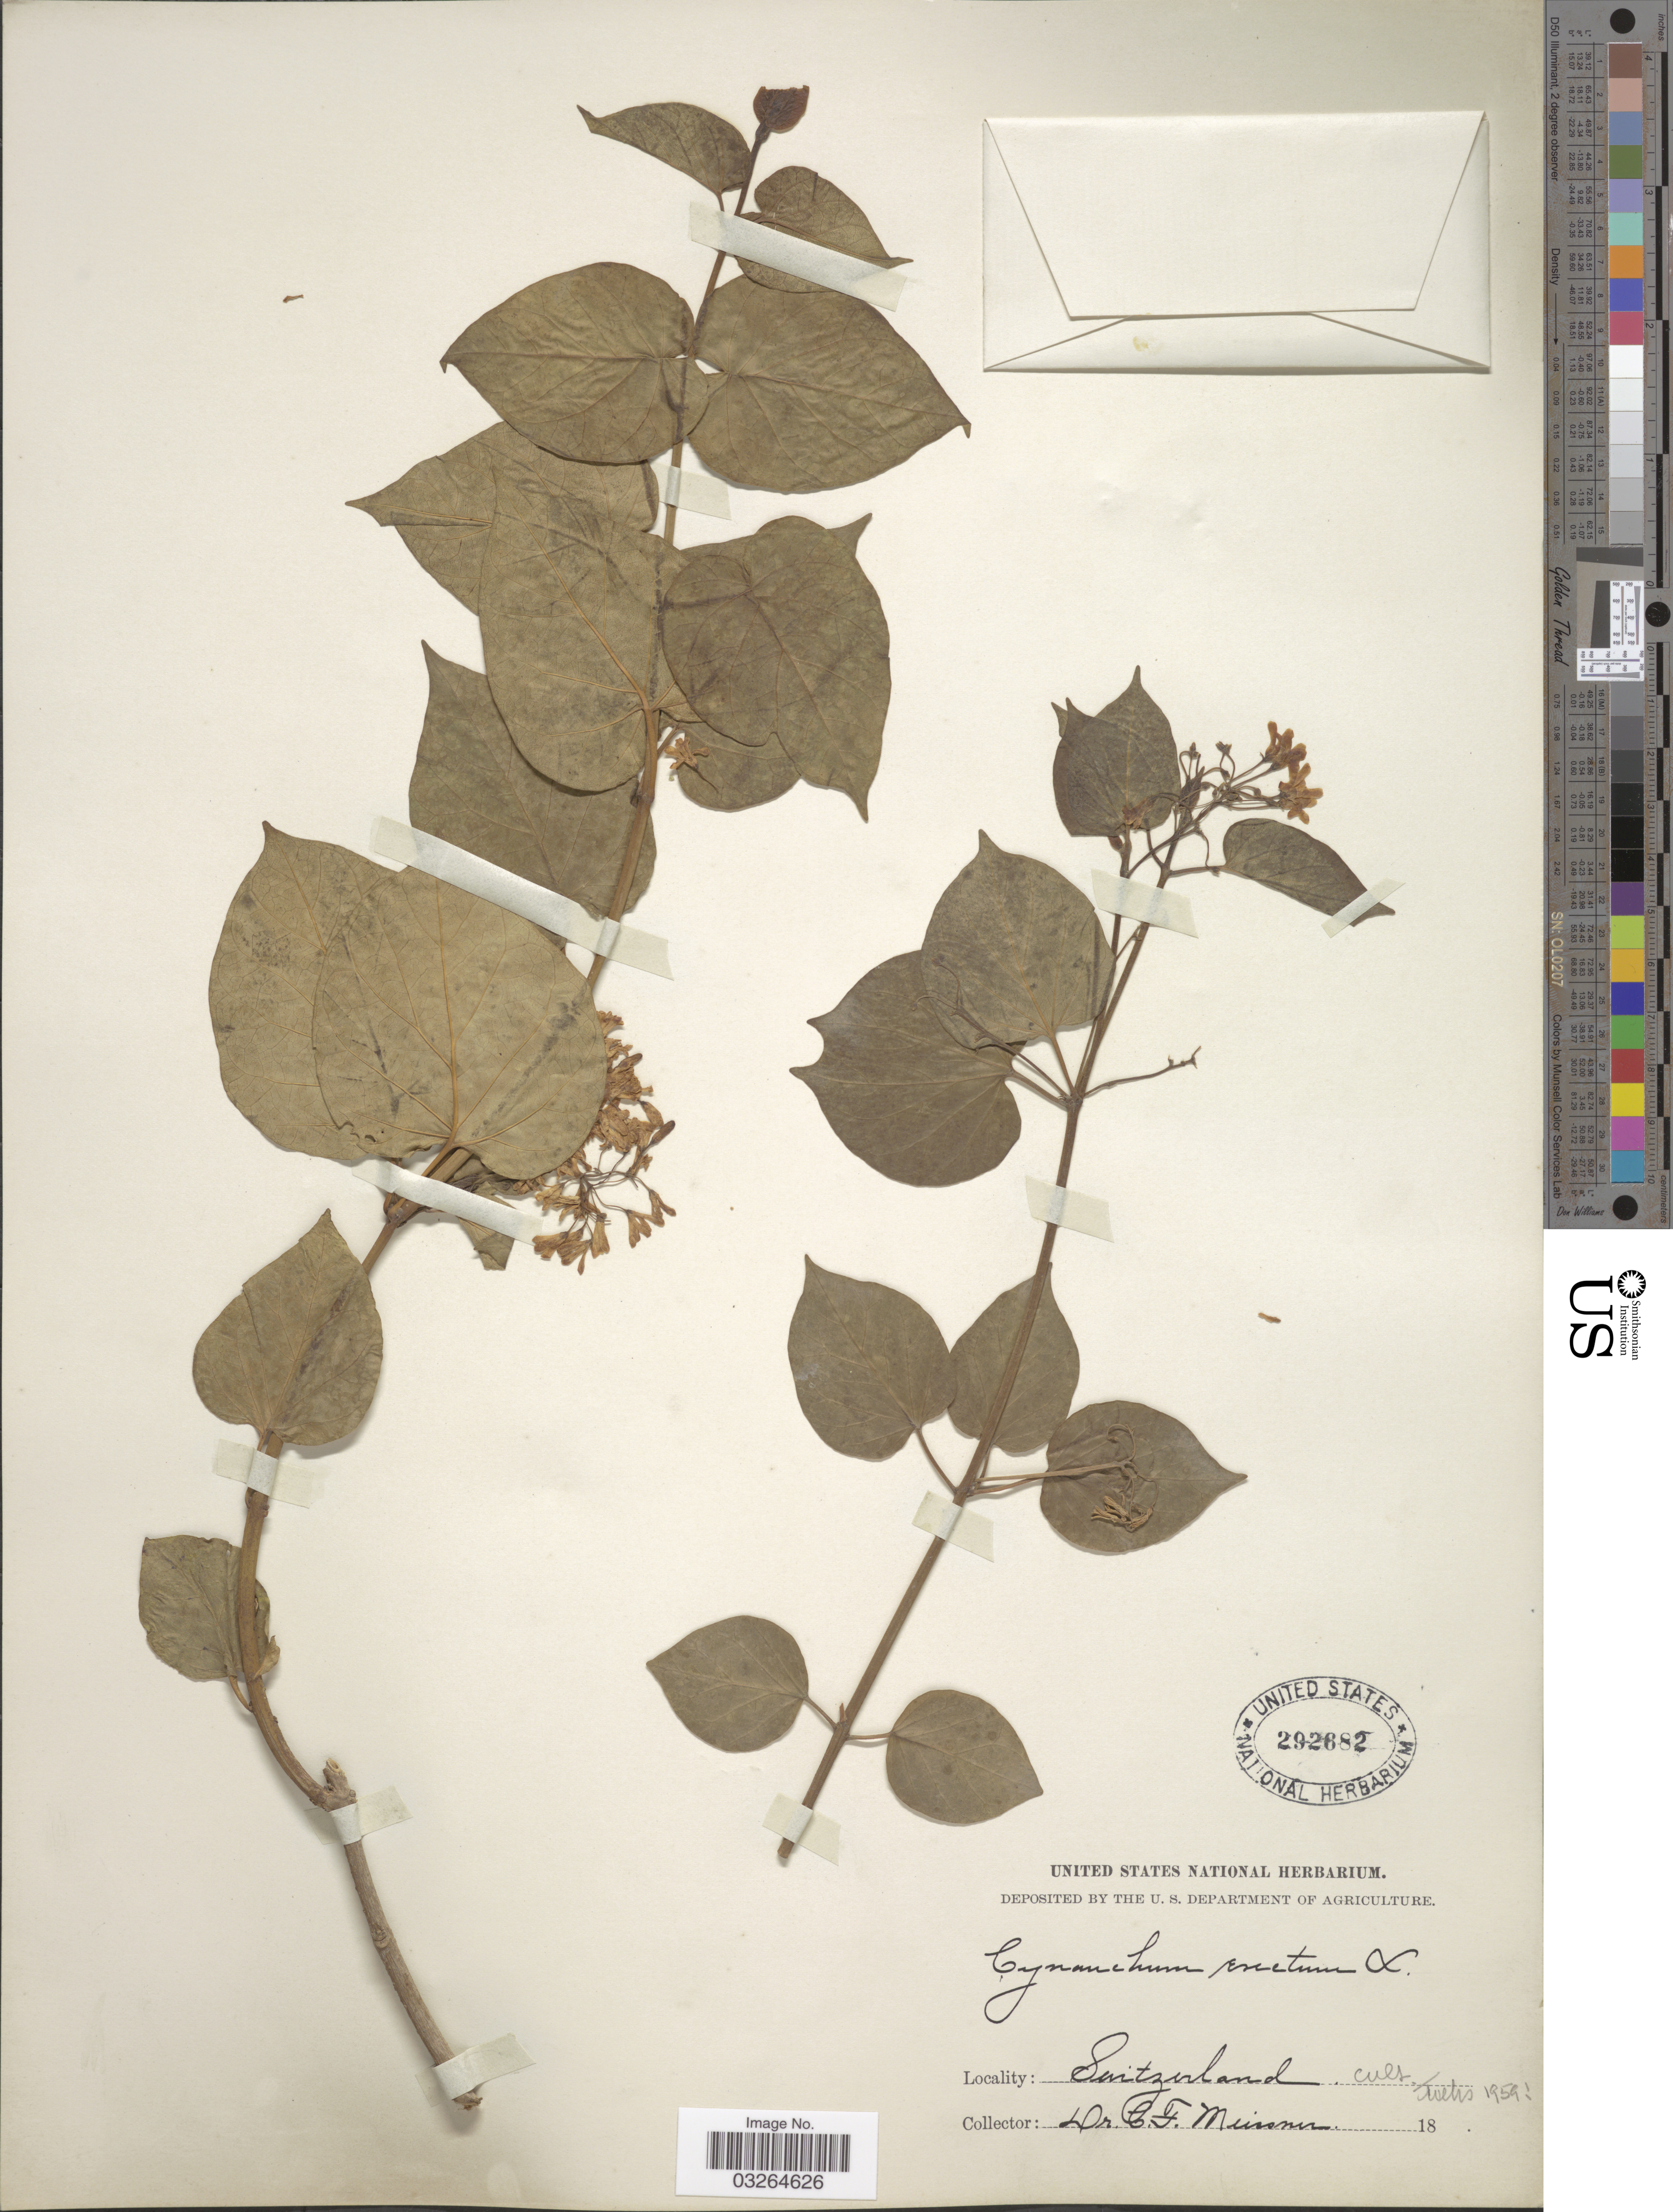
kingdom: Plantae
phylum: Tracheophyta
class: Magnoliopsida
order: Gentianales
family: Apocynaceae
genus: Cynanchum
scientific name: Cynanchum erectum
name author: L.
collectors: C. F. W. Meissner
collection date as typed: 18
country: Switzerland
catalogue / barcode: US 292682